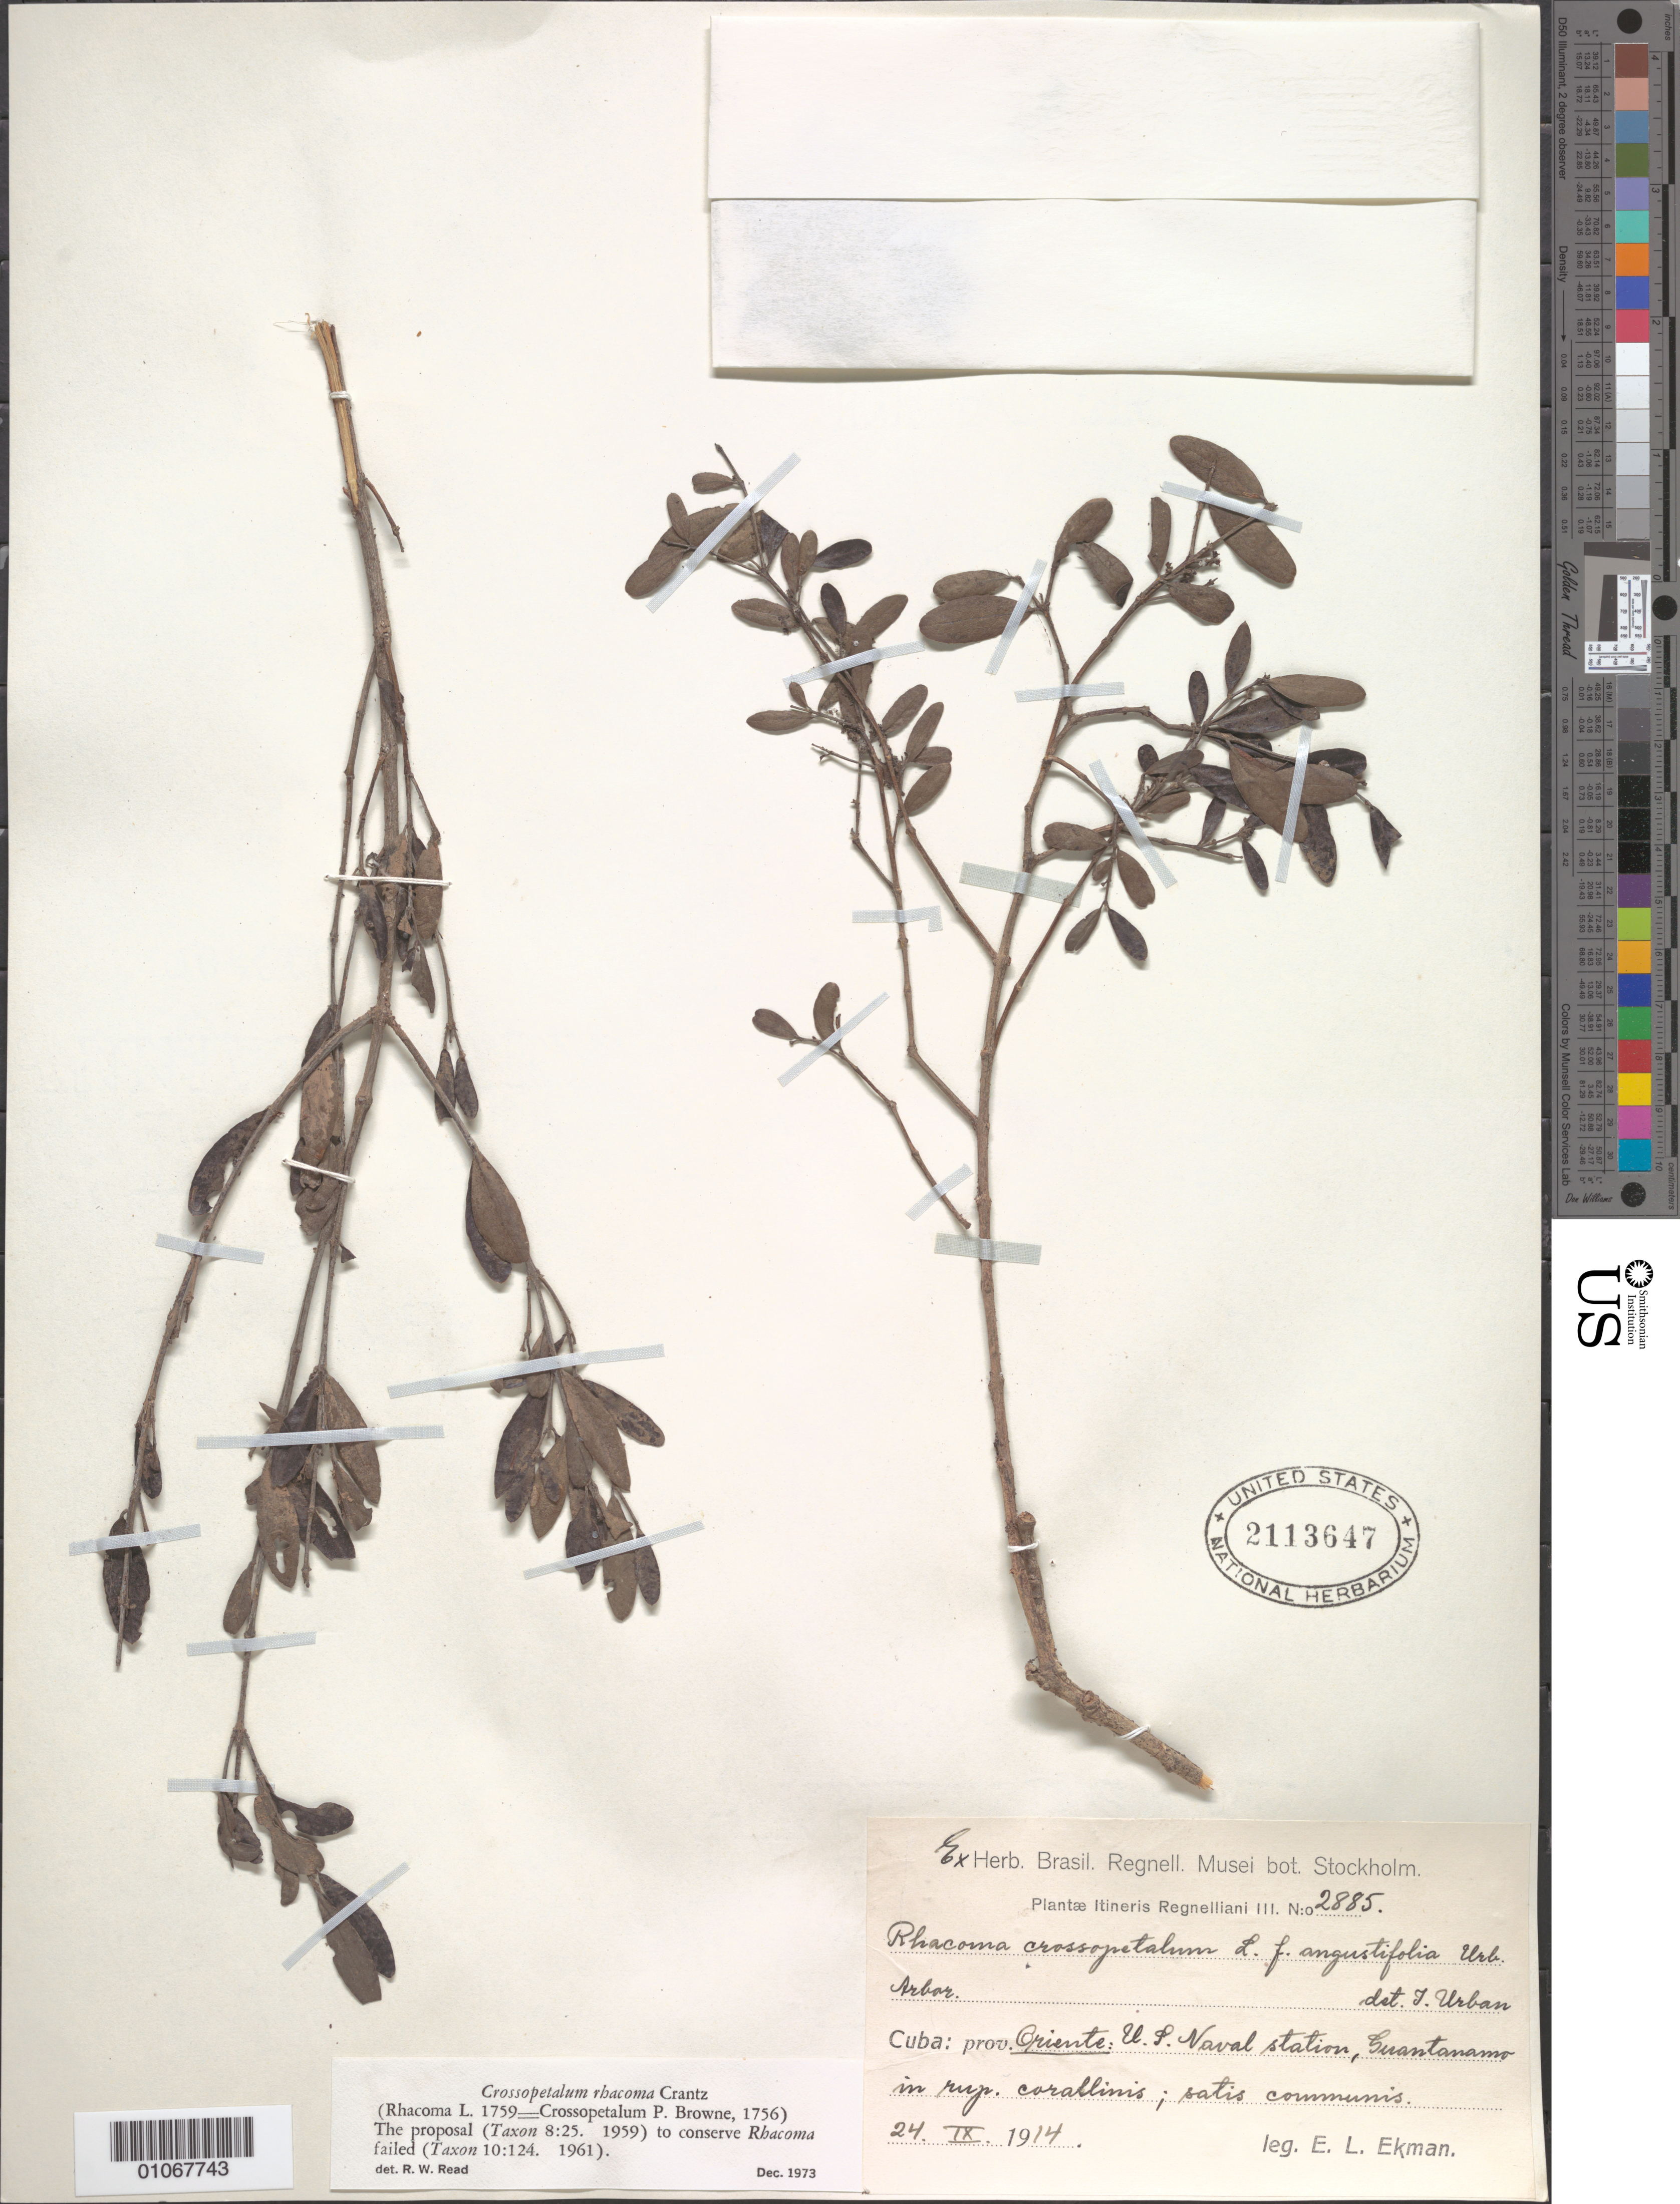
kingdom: Plantae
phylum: Tracheophyta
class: Magnoliopsida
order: Celastrales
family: Celastraceae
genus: Crossopetalum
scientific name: Crossopetalum rhacoma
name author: Crantz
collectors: E. L. Ekman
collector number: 2885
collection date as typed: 24 Sep 1914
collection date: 1914-09-24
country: Cuba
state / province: Guantanamo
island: Cuba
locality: U P Naval station, Guantánamo in rup corallinis, ratis communis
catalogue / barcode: US 2113647